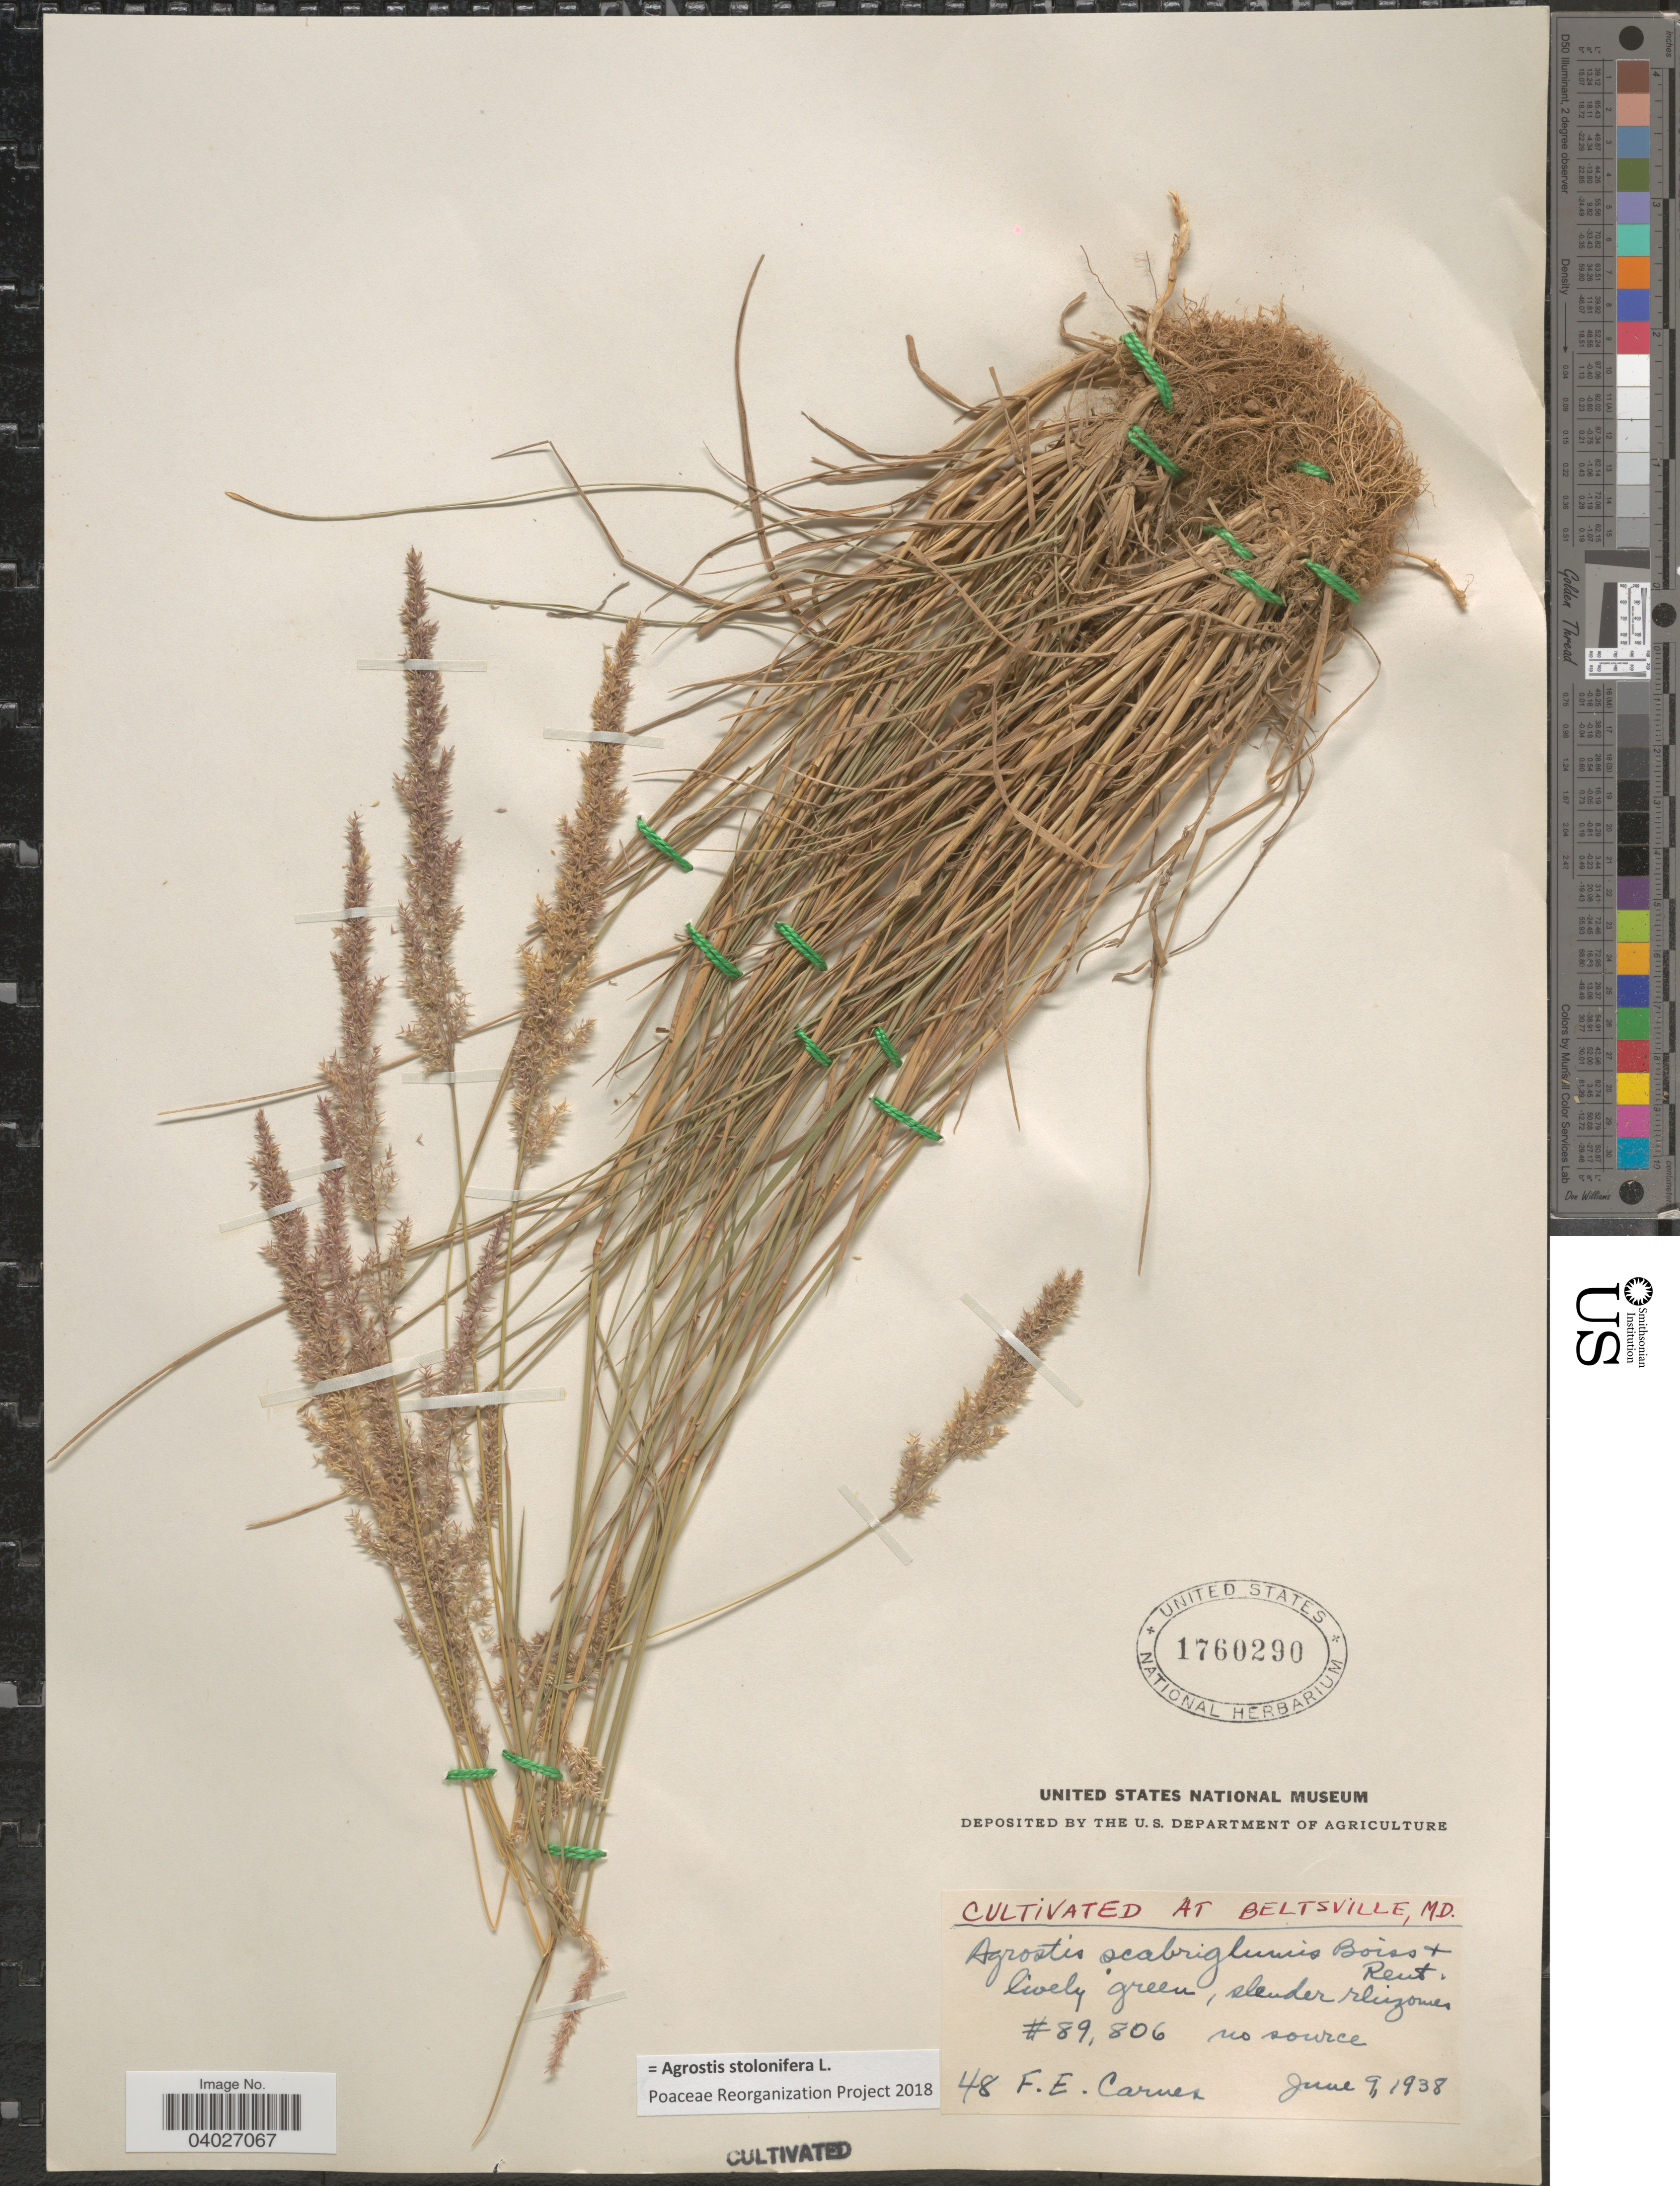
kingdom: Plantae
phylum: Tracheophyta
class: Liliopsida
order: Poales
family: Poaceae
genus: Agrostis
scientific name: Agrostis stolonifera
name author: L.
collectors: F. Carnes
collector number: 48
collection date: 1938-06-09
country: United States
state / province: Maryland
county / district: Prince George's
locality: At Beltsville.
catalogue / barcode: US 1760290